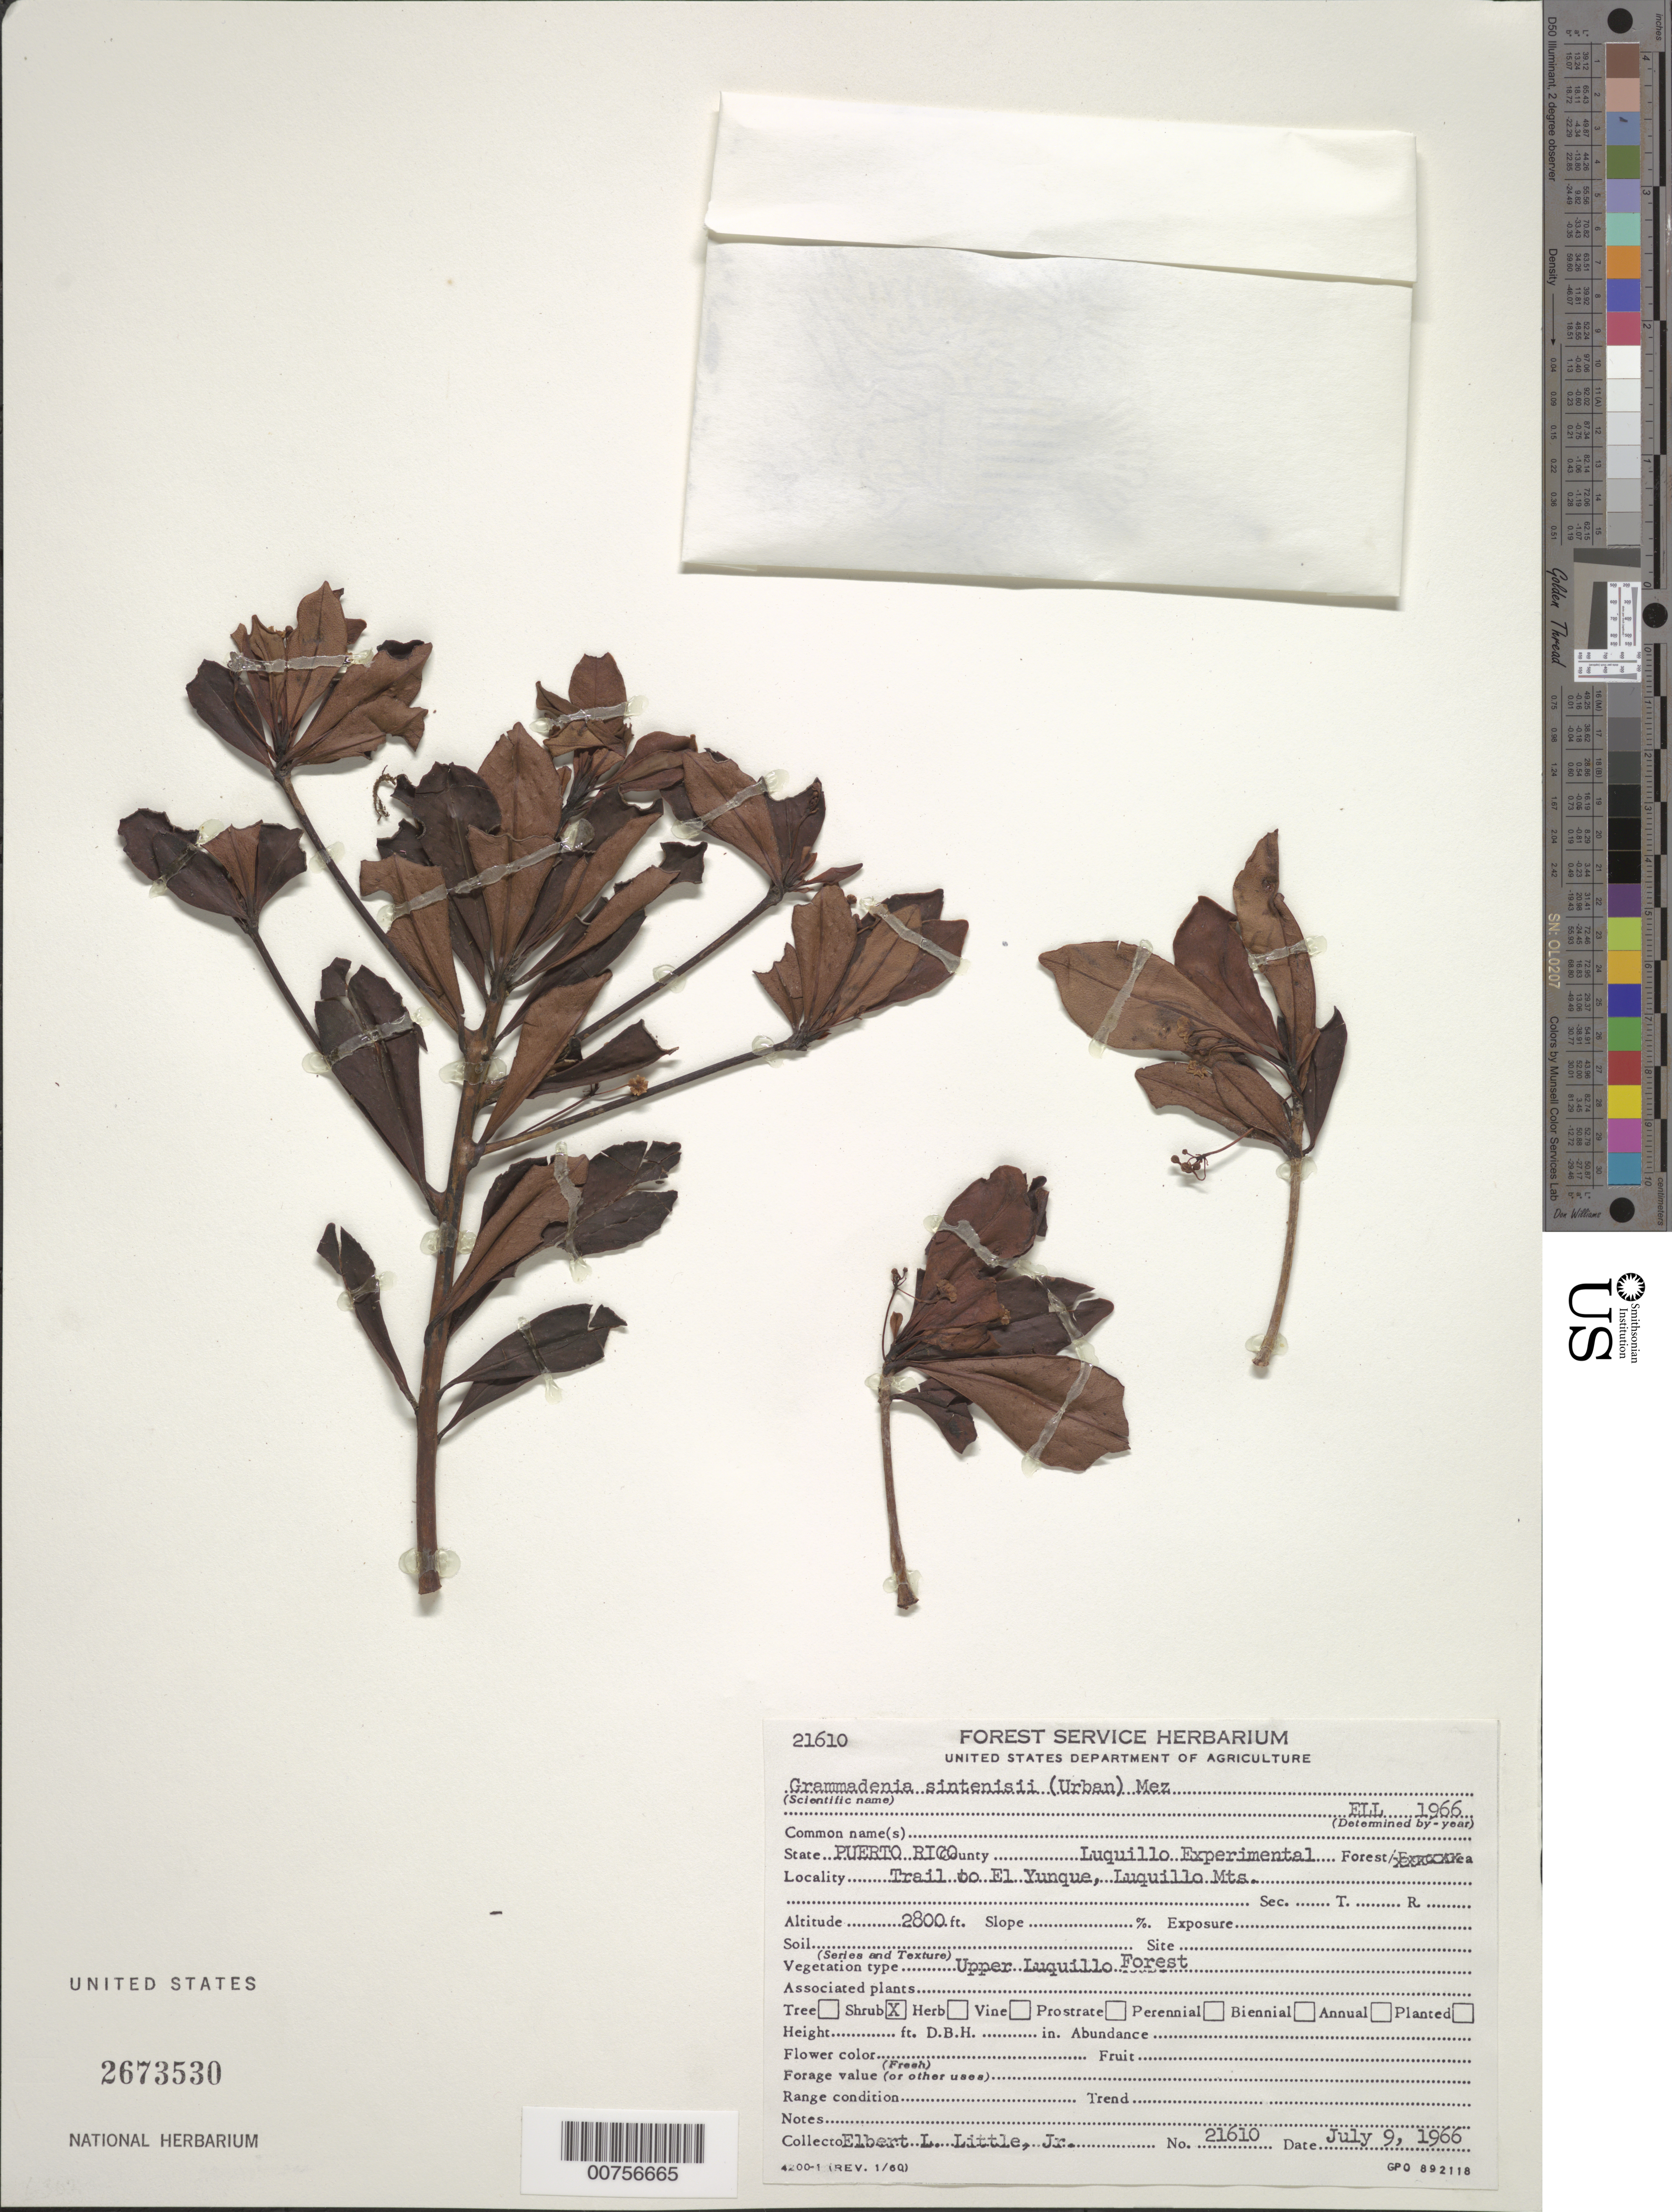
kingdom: Plantae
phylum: Tracheophyta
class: Magnoliopsida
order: Ericales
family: Primulaceae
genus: Cybianthus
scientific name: Cybianthus sintenisii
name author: (Urb.) G. Agostini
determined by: Little, Elbert L., Jr., (FSSR), United States Department of Agriculture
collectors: E. L. Little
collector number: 21610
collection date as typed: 09 Jul 1966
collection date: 1966-07-09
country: Puerto Rico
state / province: Luquillo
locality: Trail to El Yunque, Luquillo Mts.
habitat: Upper Luquillo Forest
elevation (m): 853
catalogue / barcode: US 2673530